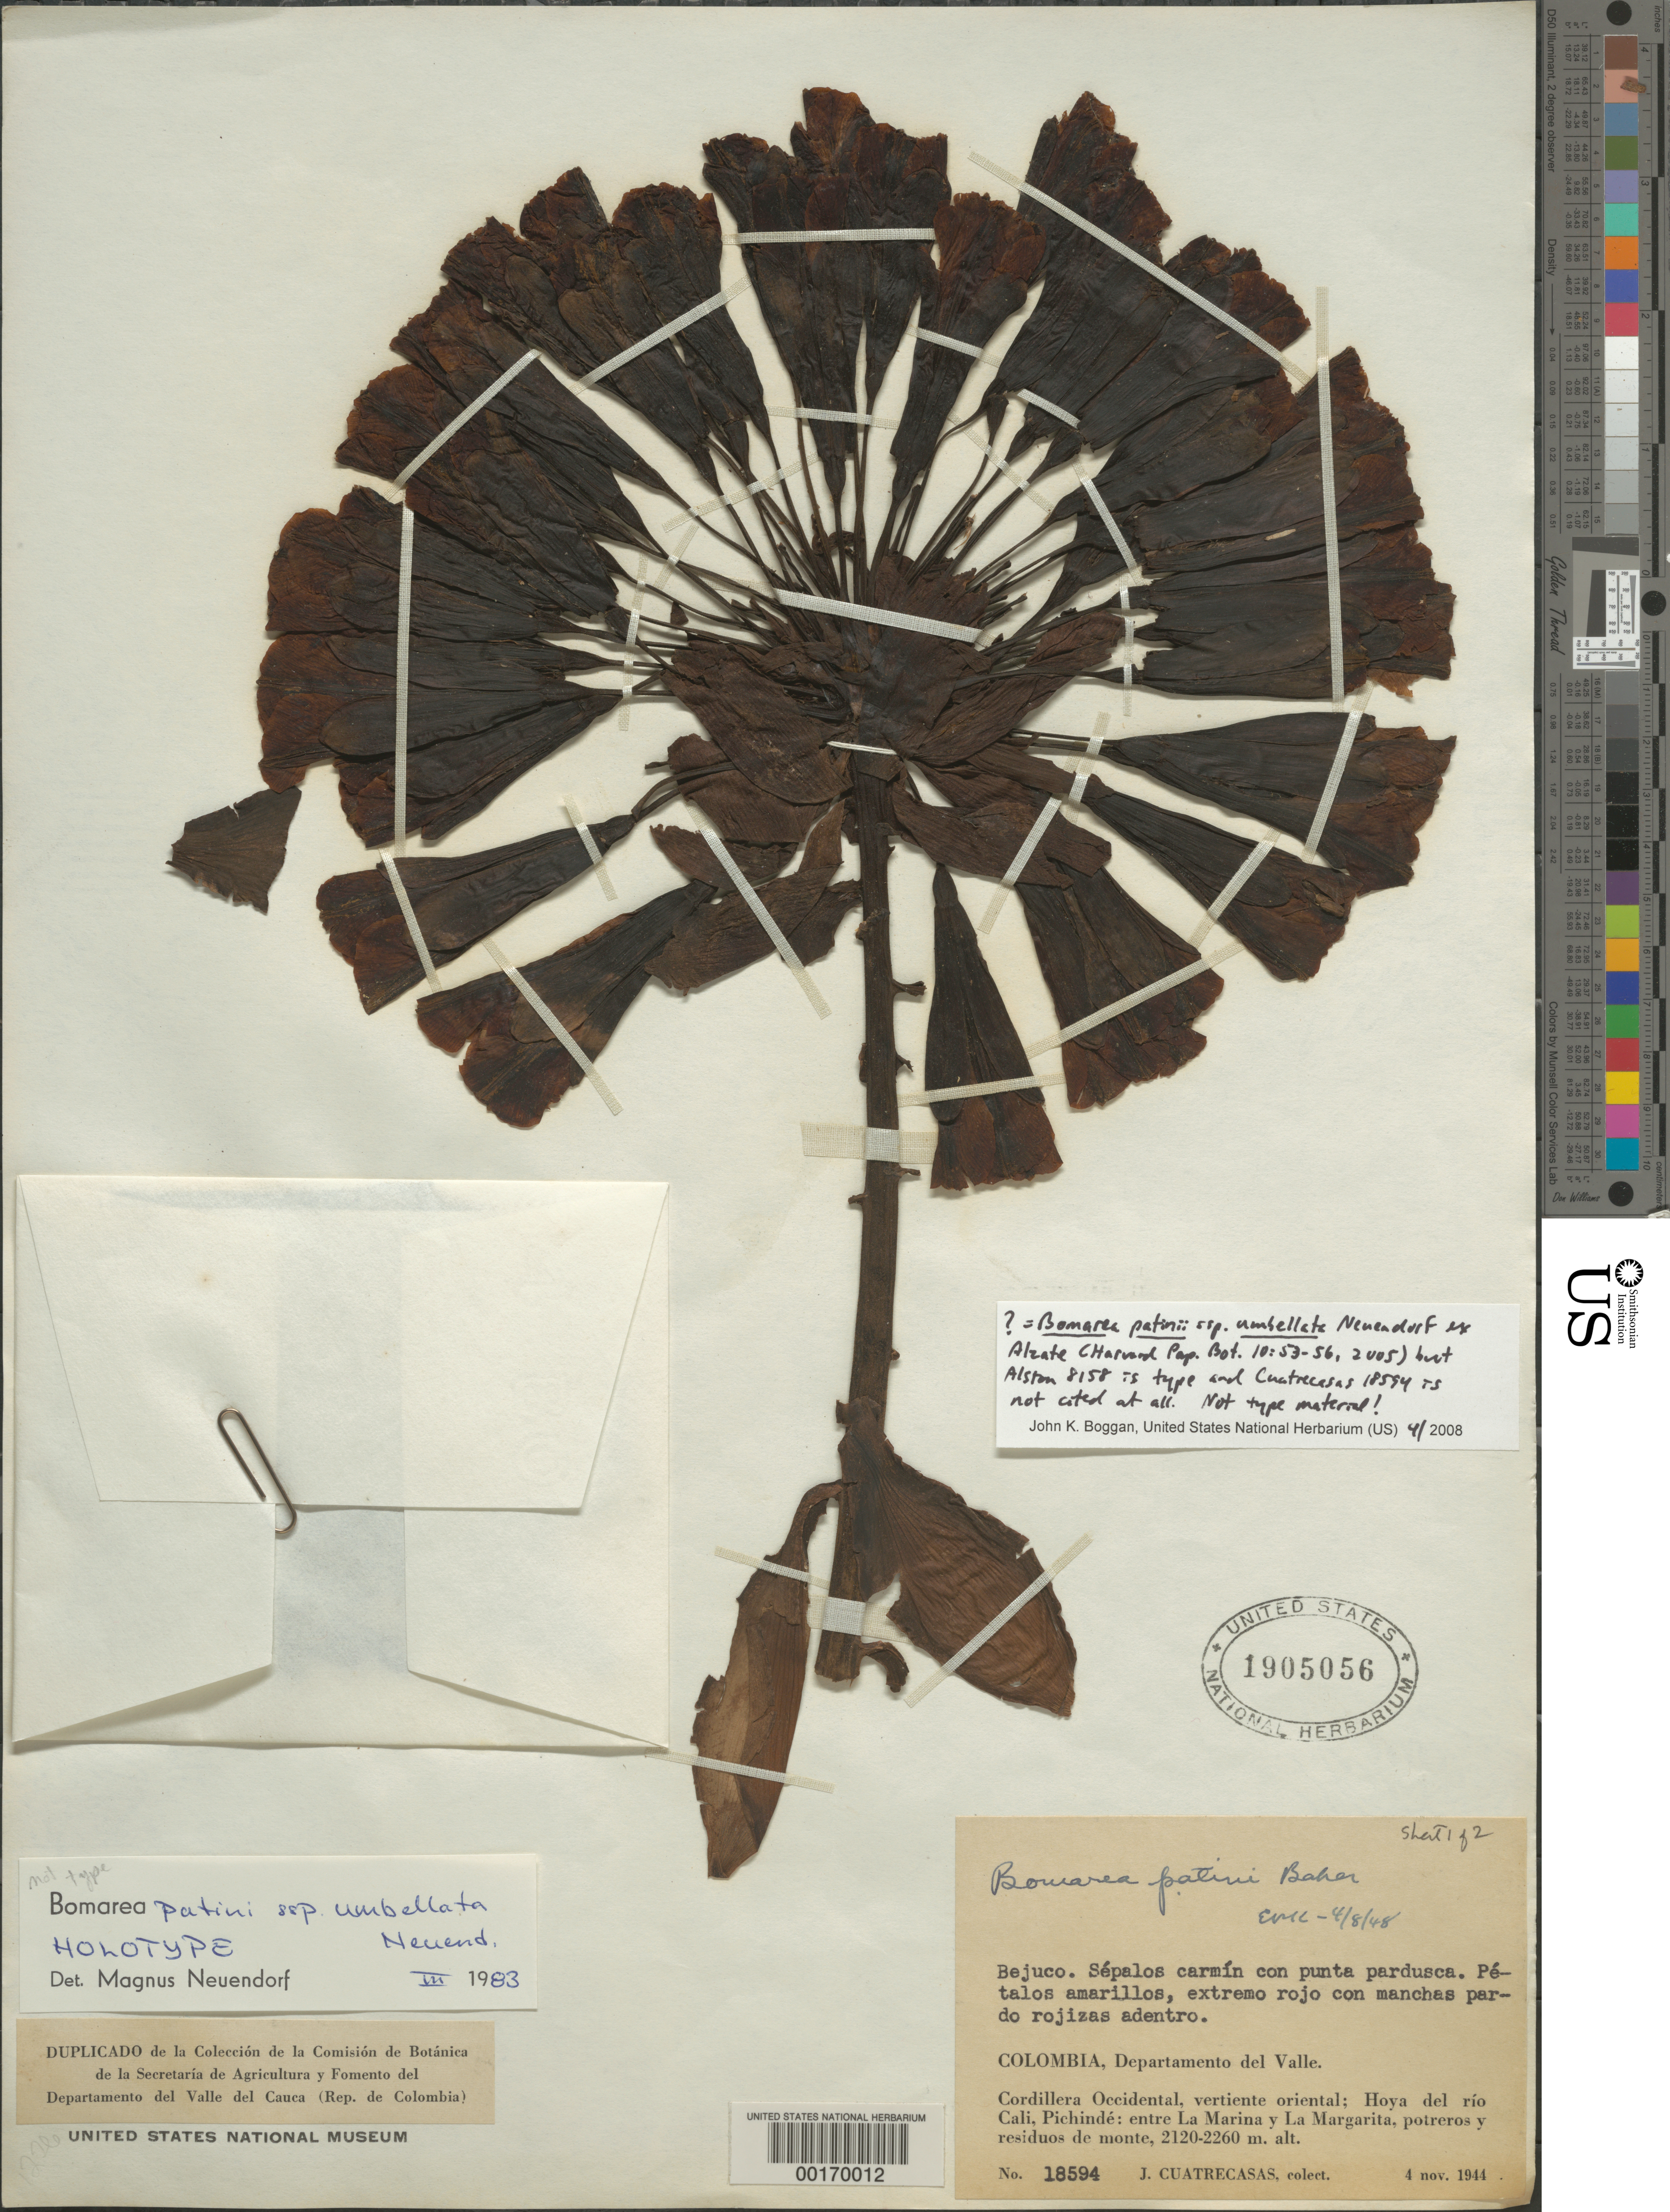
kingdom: Plantae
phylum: Tracheophyta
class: Liliopsida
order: Liliales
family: Alstroemeriaceae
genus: Bomarea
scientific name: Bomarea patinii subsp. umbellata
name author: Neuendorf ex Alzate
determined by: Boggan, J. K., (US), NMNH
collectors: J. Cuatrecasas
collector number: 18594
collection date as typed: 04 Nov 1944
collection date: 1944-11-04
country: Colombia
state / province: Valle del Cauca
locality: Cordillera Occidental, E slope, Valley of Rio Cali, Pichinde, between La Marina and La Margarita.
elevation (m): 2120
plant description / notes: Specimen (mounted on 2 sheets) was annotated by M. Neuendorf in 1983 as the holotype of Bomarea patini ssp. umbellata Neuend. but this name was never published by him. This is presumably B. patinii ssp. umbellata Neuend. ex Alzate (Harvard Pap. Bot. 10: 53-56, 2005) but the type of that name is Alston 8158 (and Cuatrecasas 18594 is not cited at all).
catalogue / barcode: US 1905056